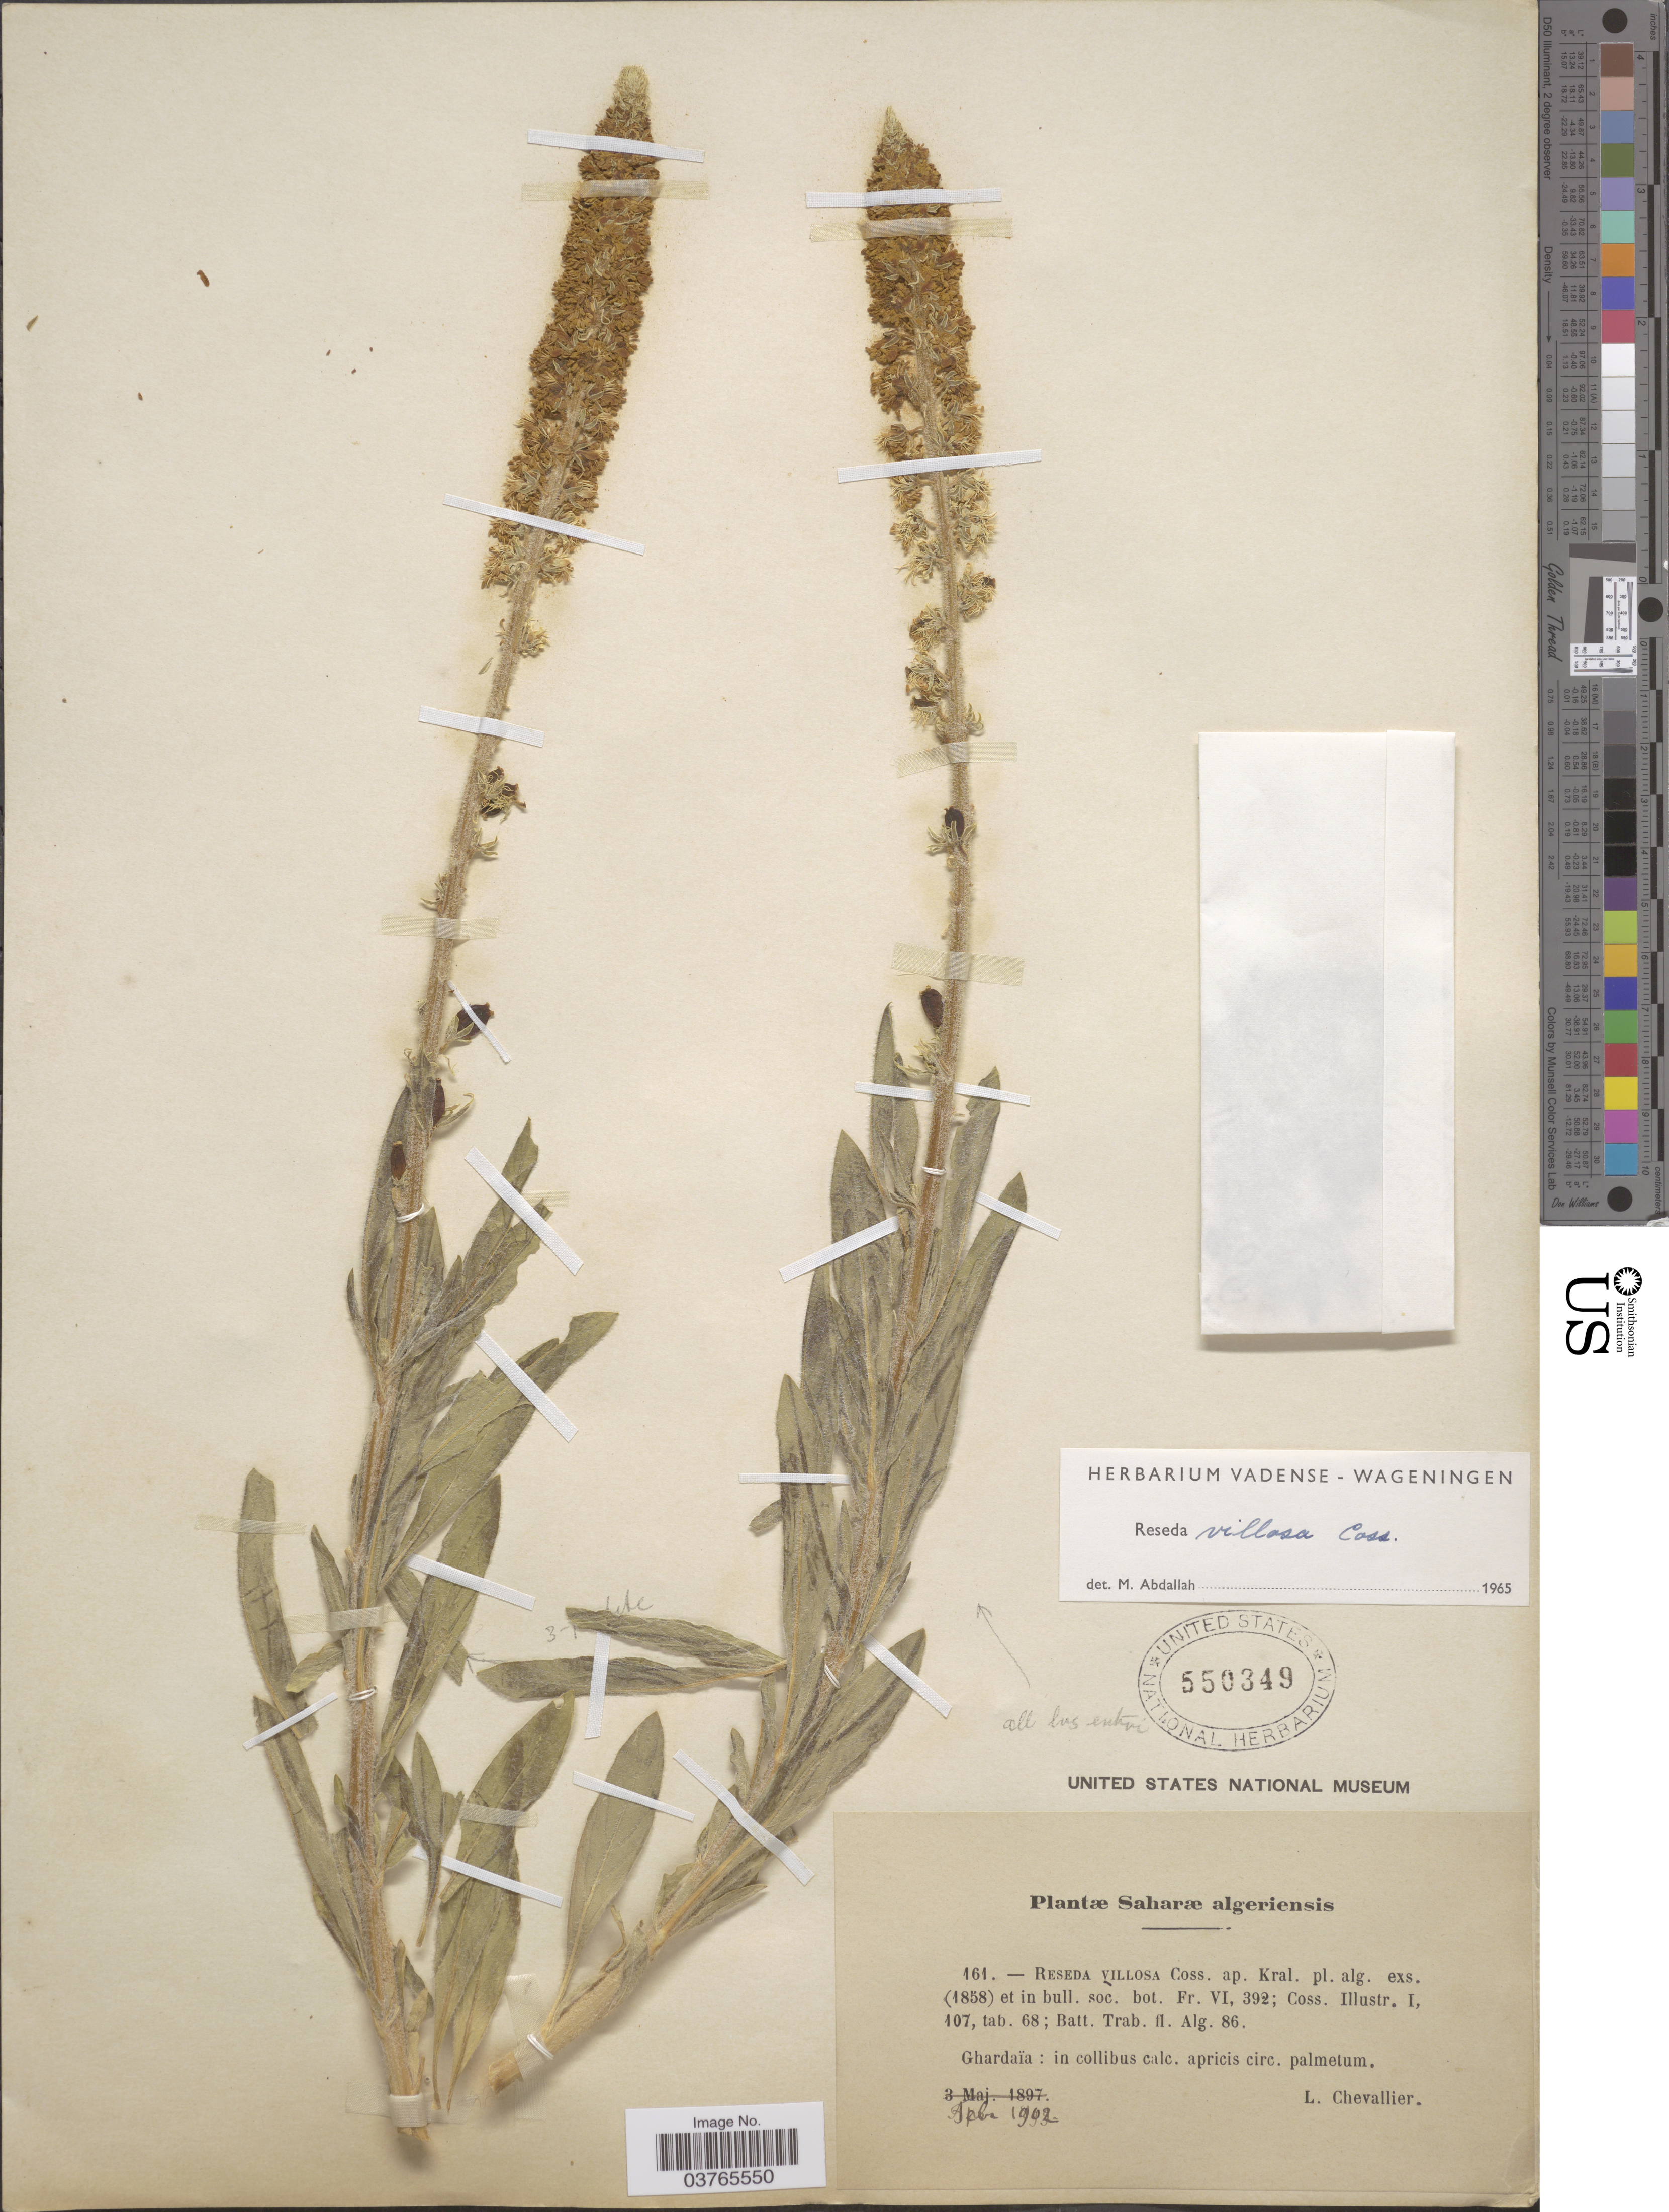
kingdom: Plantae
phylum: Tracheophyta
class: Magnoliopsida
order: Brassicales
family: Resedaceae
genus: Reseda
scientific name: Reseda villosa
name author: Coss.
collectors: L. Chevallier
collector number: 161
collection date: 1902-04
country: Algeria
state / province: Ghardaïa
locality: Sahare algeriensis. In collibus cal. apricis circ. palmetum.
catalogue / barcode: US 550349